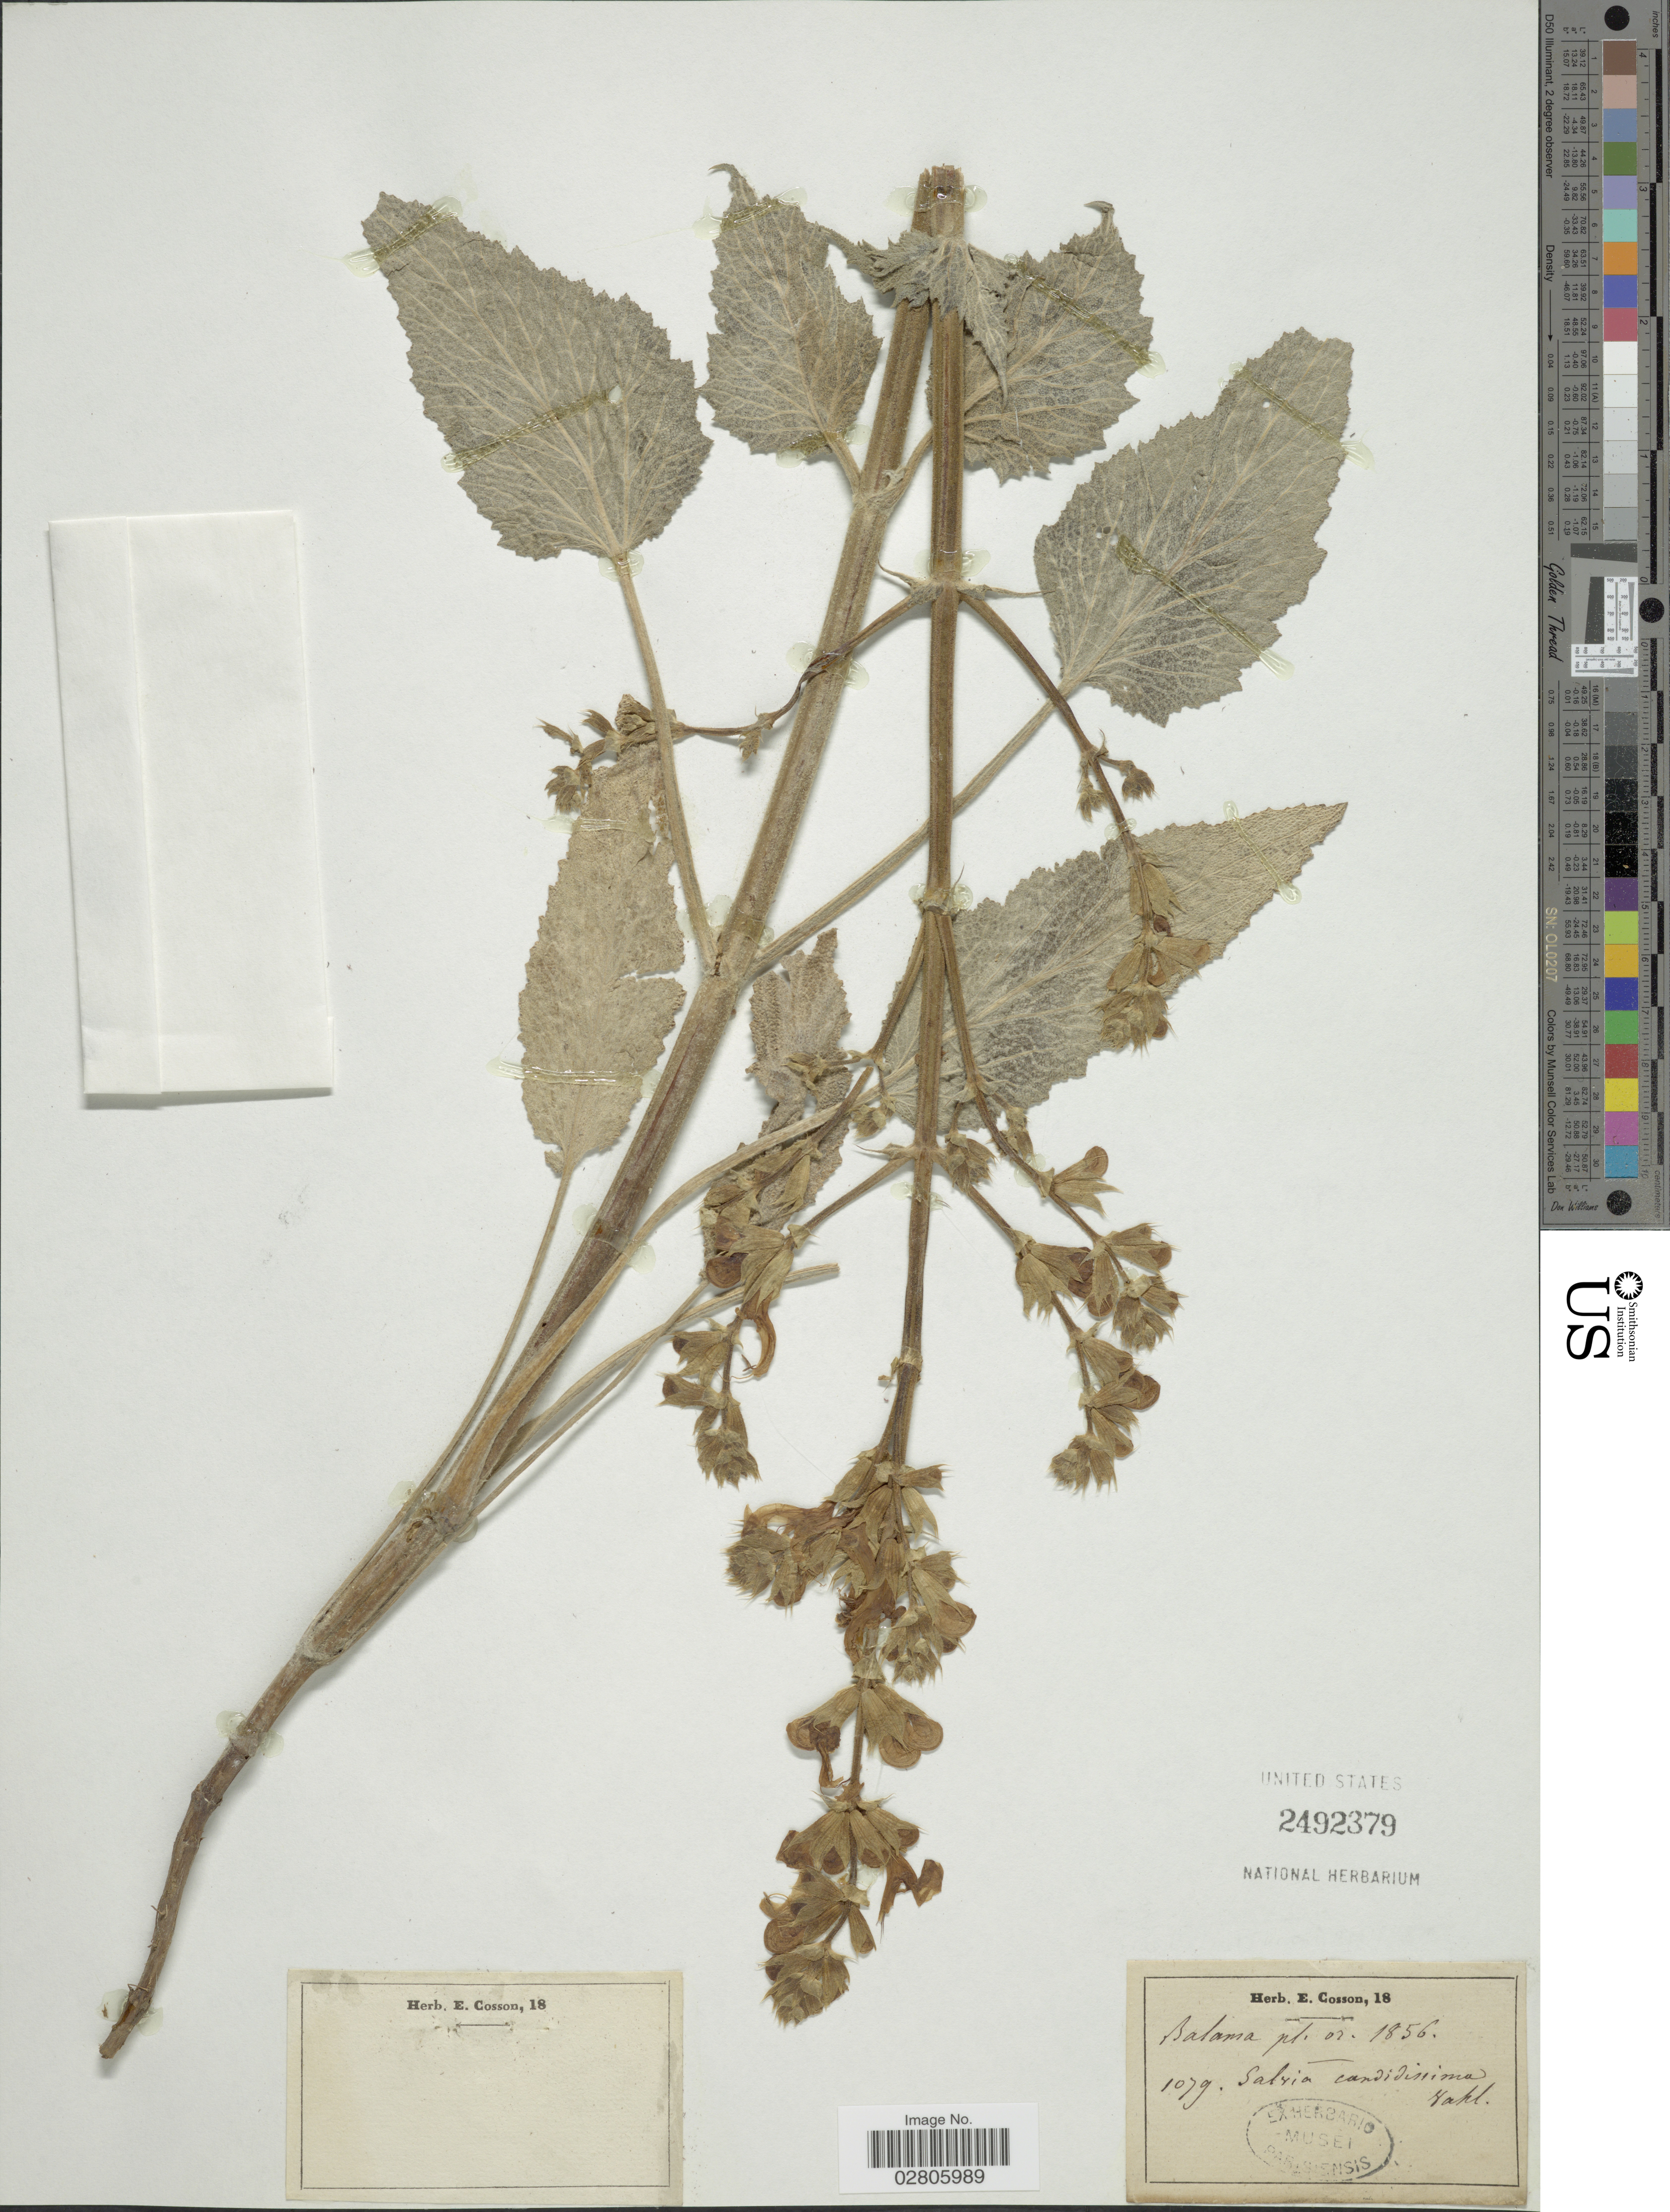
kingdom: Plantae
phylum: Tracheophyta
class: Magnoliopsida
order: Lamiales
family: Lamiaceae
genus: Salvia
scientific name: Salvia candidissima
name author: Vahl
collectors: -. Balansa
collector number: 1079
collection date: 1856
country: Turkey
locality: Pl. or.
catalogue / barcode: US 2492379